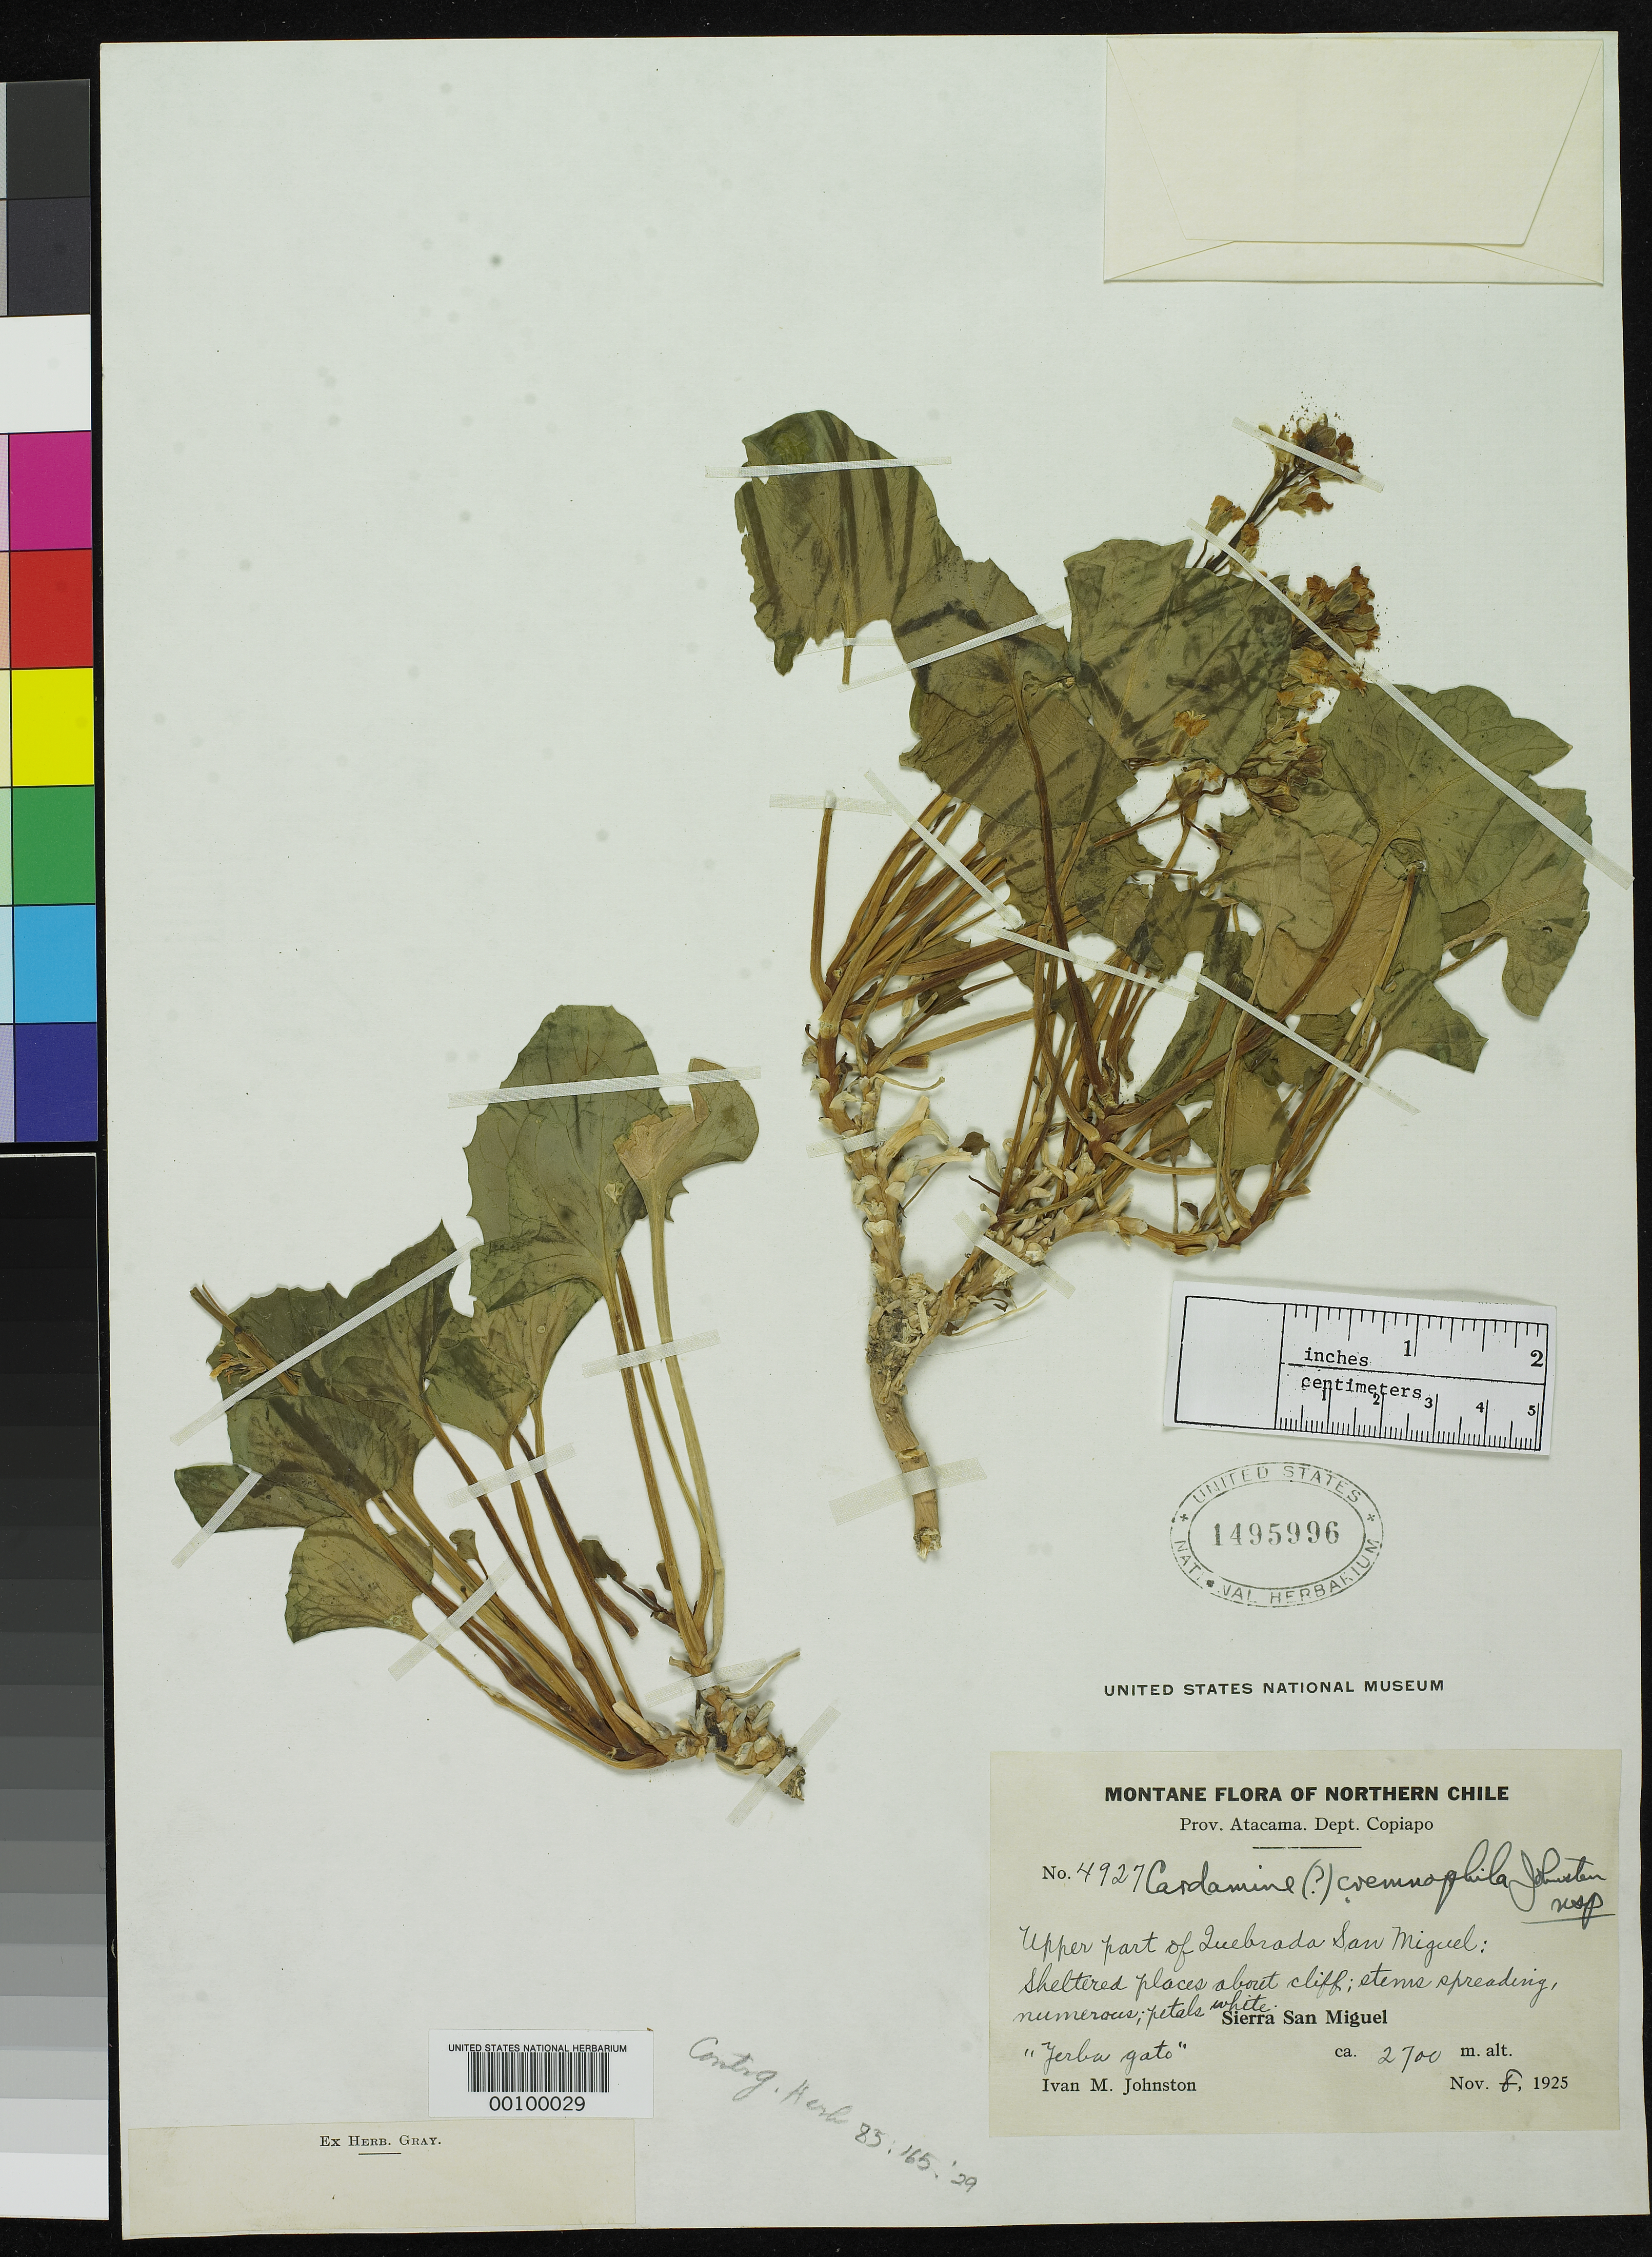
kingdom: Plantae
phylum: Tracheophyta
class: Magnoliopsida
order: Brassicales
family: Brassicaceae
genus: Cardamine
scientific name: Cardamine cremnophila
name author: I.M. Johnst.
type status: Isotype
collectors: I.M. Johnston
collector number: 4927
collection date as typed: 08 Nov 1925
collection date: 1925-11-08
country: Chile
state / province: Atacama (III)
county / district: Copiapó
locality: Quebrada de San Miguel, Sierra de San Miguel.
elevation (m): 2700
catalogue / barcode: US 1495996